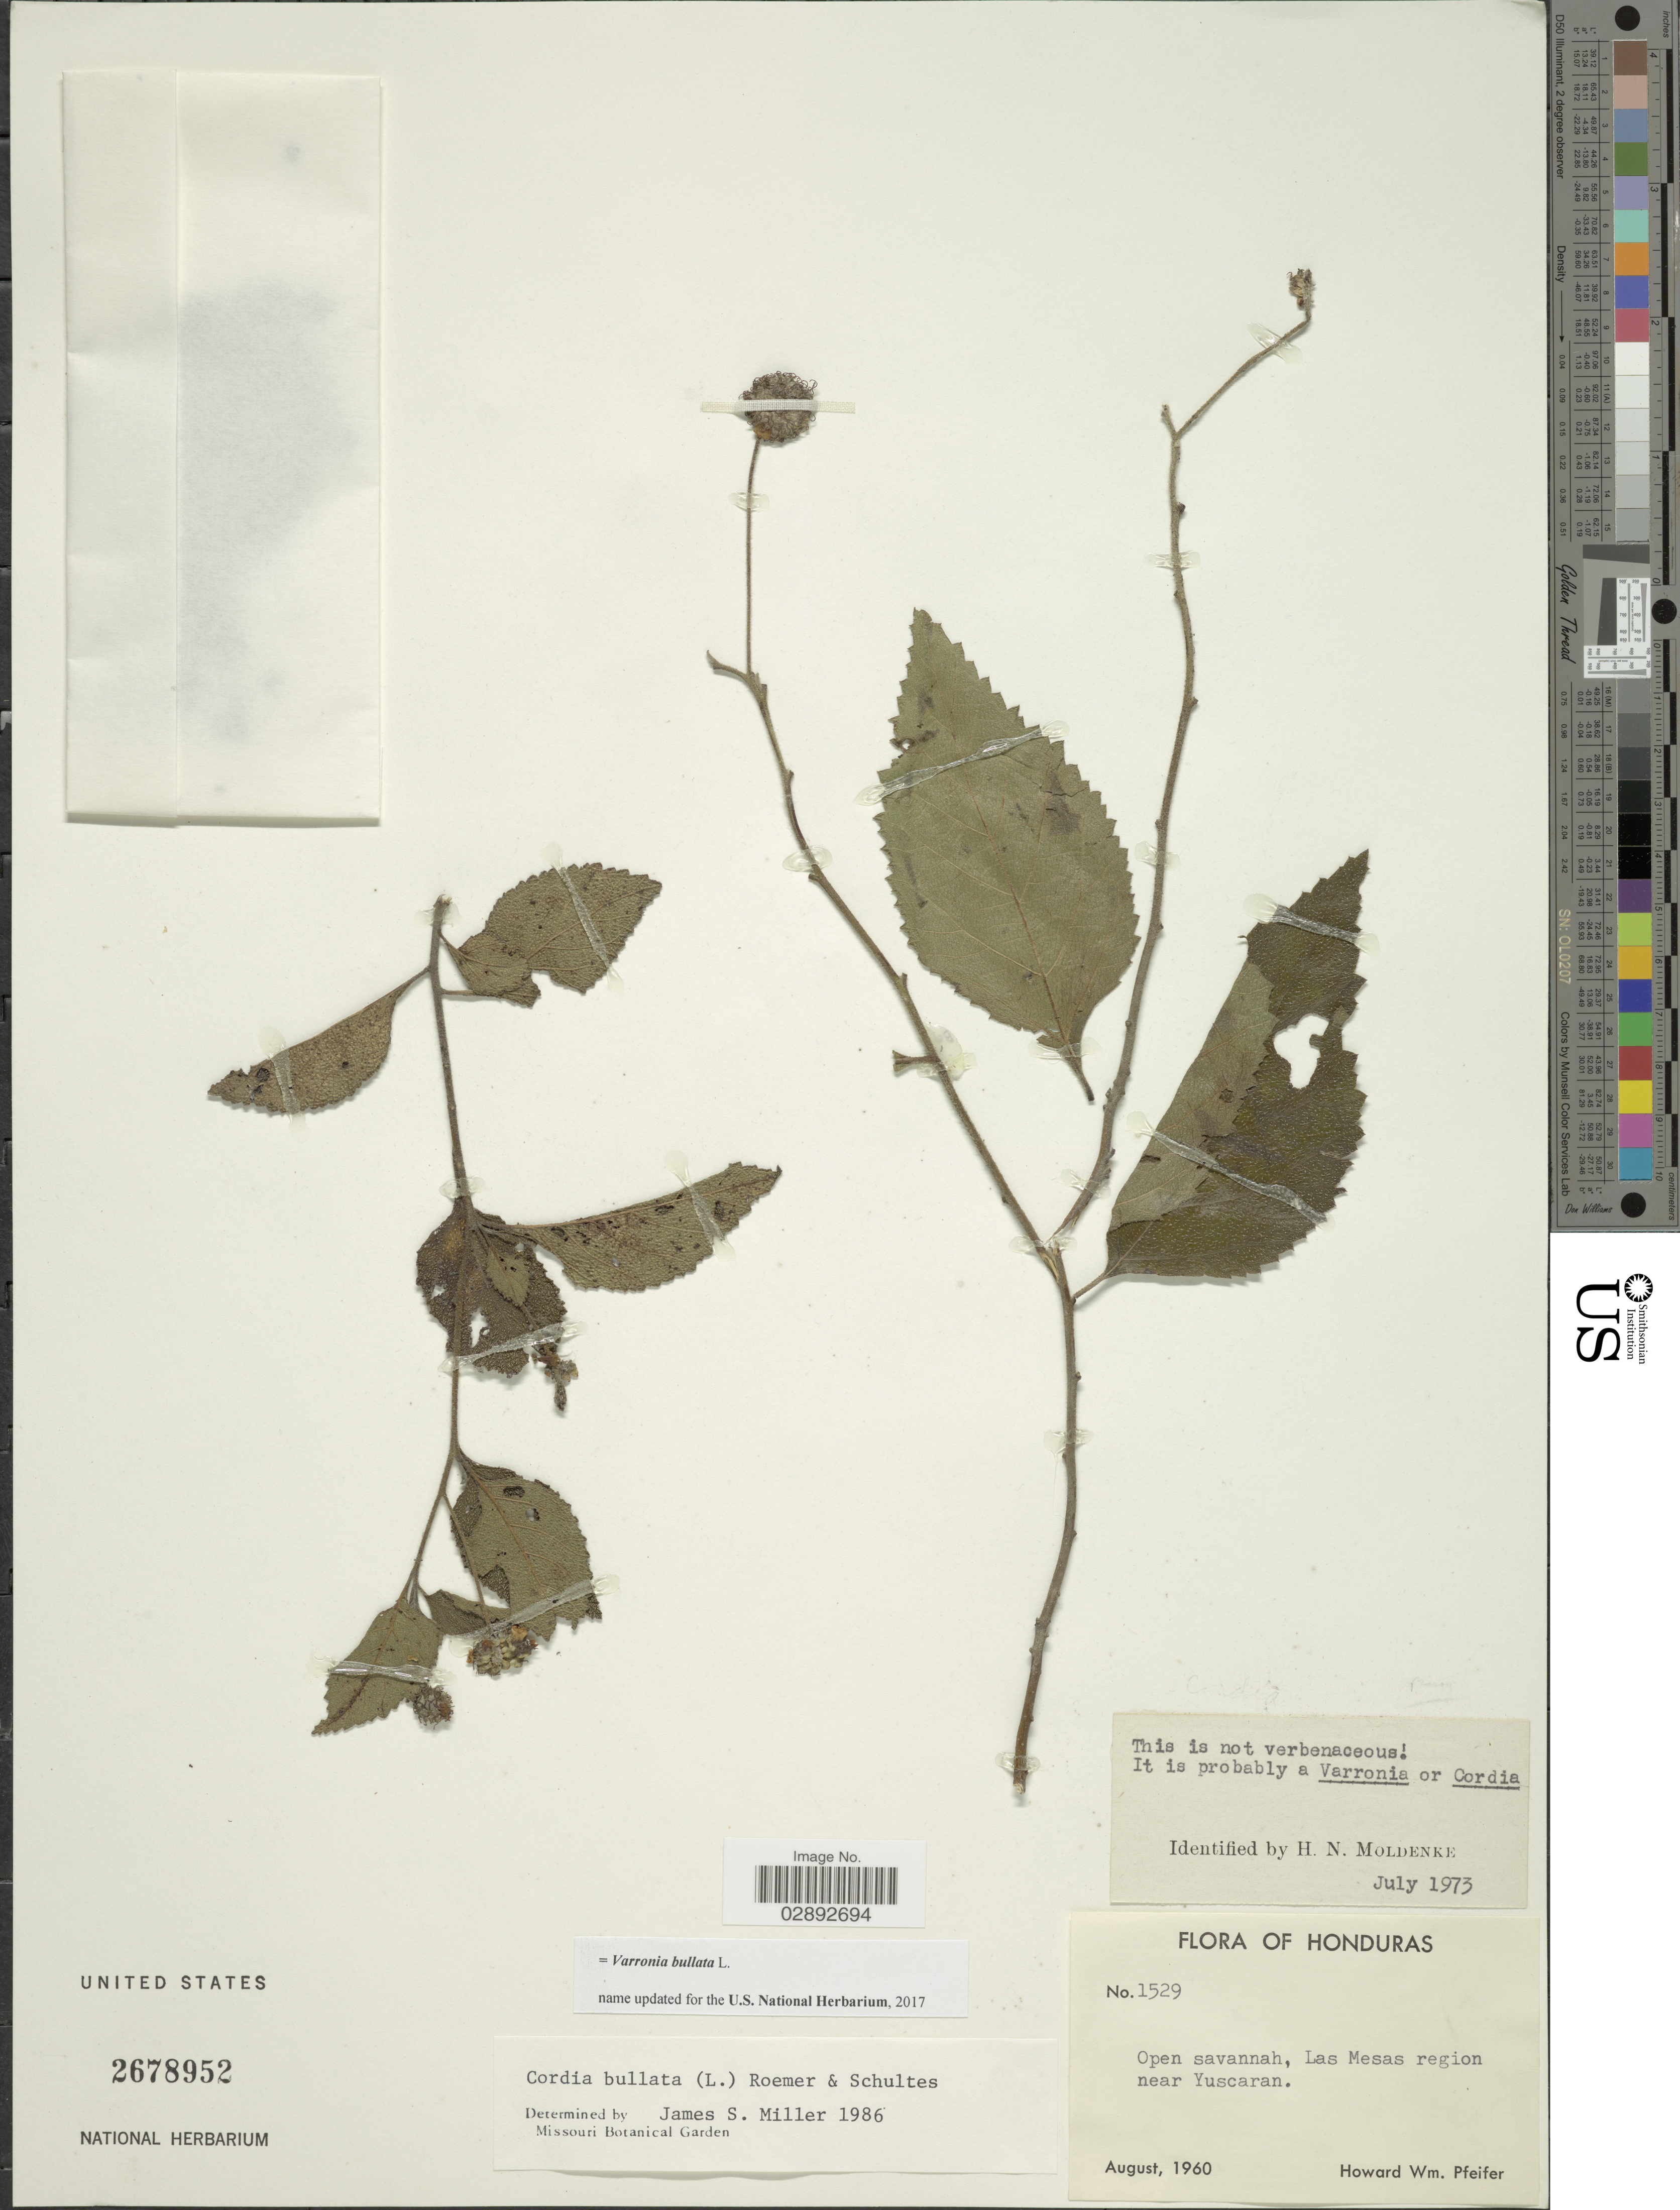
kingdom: Plantae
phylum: Tracheophyta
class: Magnoliopsida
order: Boraginales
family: Cordiaceae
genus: Varronia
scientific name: Varronia bullata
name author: L.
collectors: H. W. Pfeifer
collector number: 1529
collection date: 1960-08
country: Honduras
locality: Las Mesas region near Yuscaran.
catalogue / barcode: US 2678952